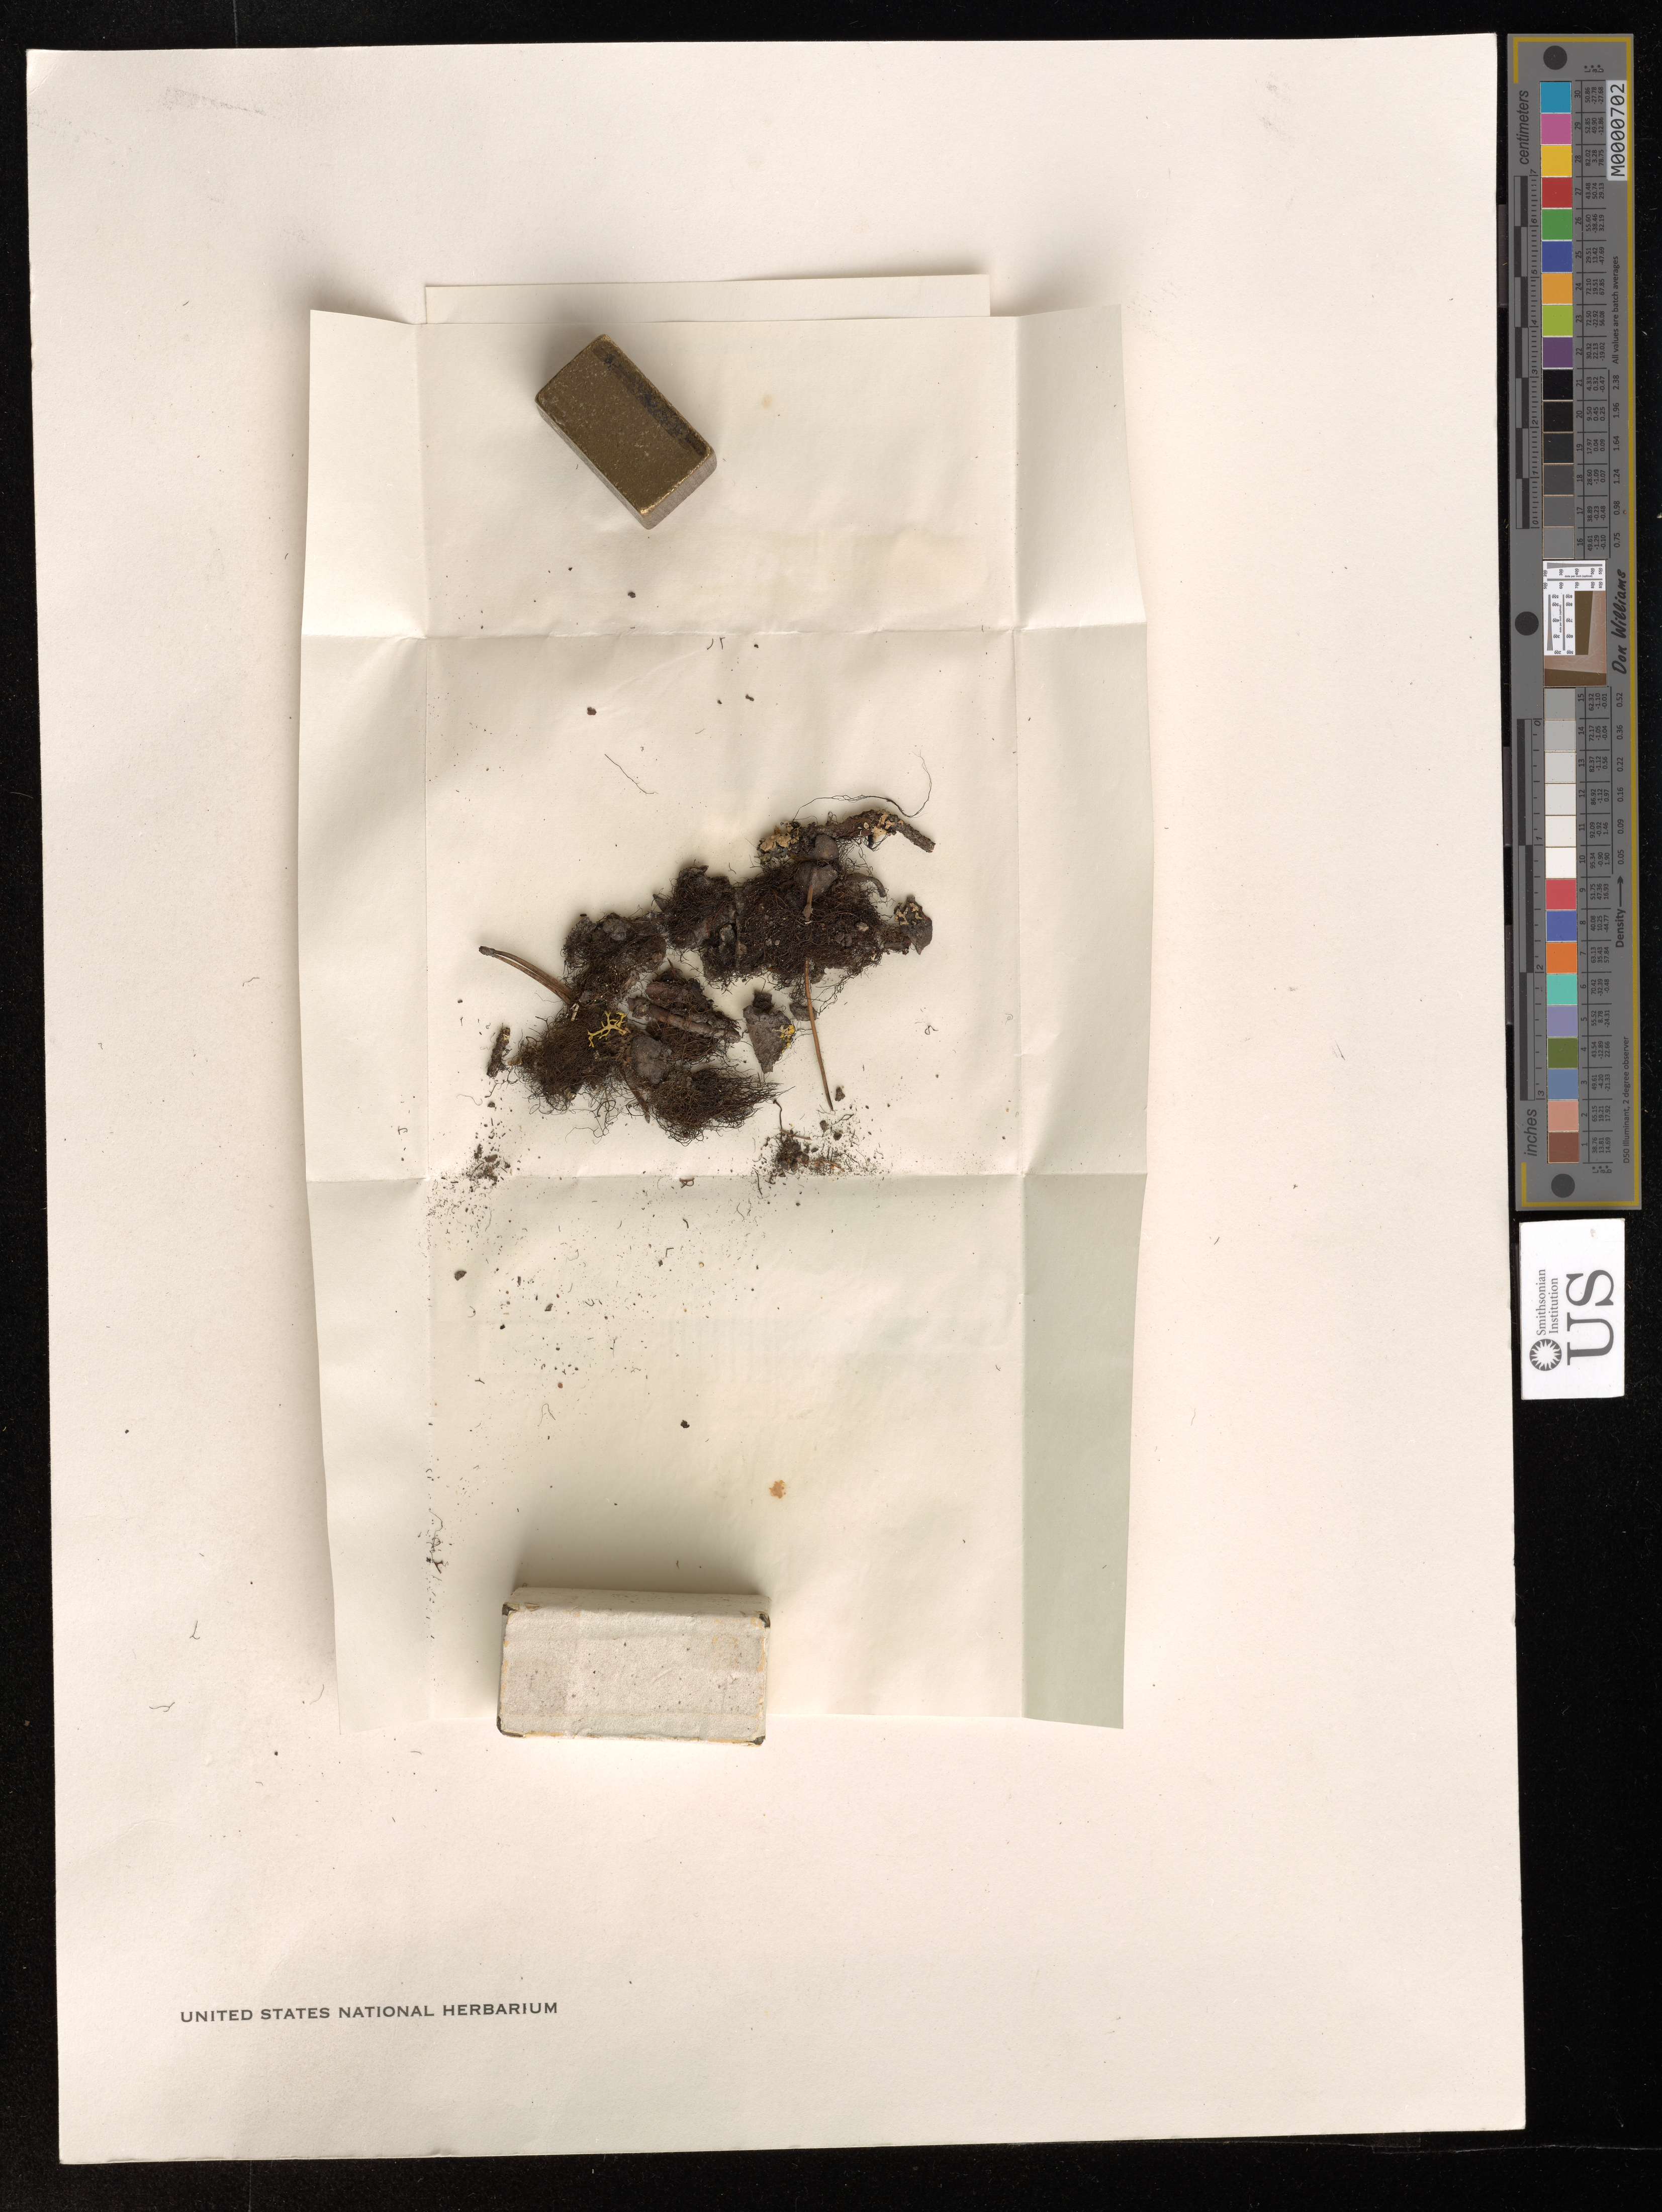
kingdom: Fungi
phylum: Ascomycota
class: Lecanoromycetes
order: Lecanorales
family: Parmeliaceae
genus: Bryoria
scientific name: Bryoria fuscescens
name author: (Gyeln.) Brodo & D.Hawksw.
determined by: McMullin, R. Troy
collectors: H. A. Imshaug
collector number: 6112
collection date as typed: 27 Jun 1950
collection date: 1950-06-27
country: Canada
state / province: Alberta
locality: Waterton lakes national park, redrock canyon